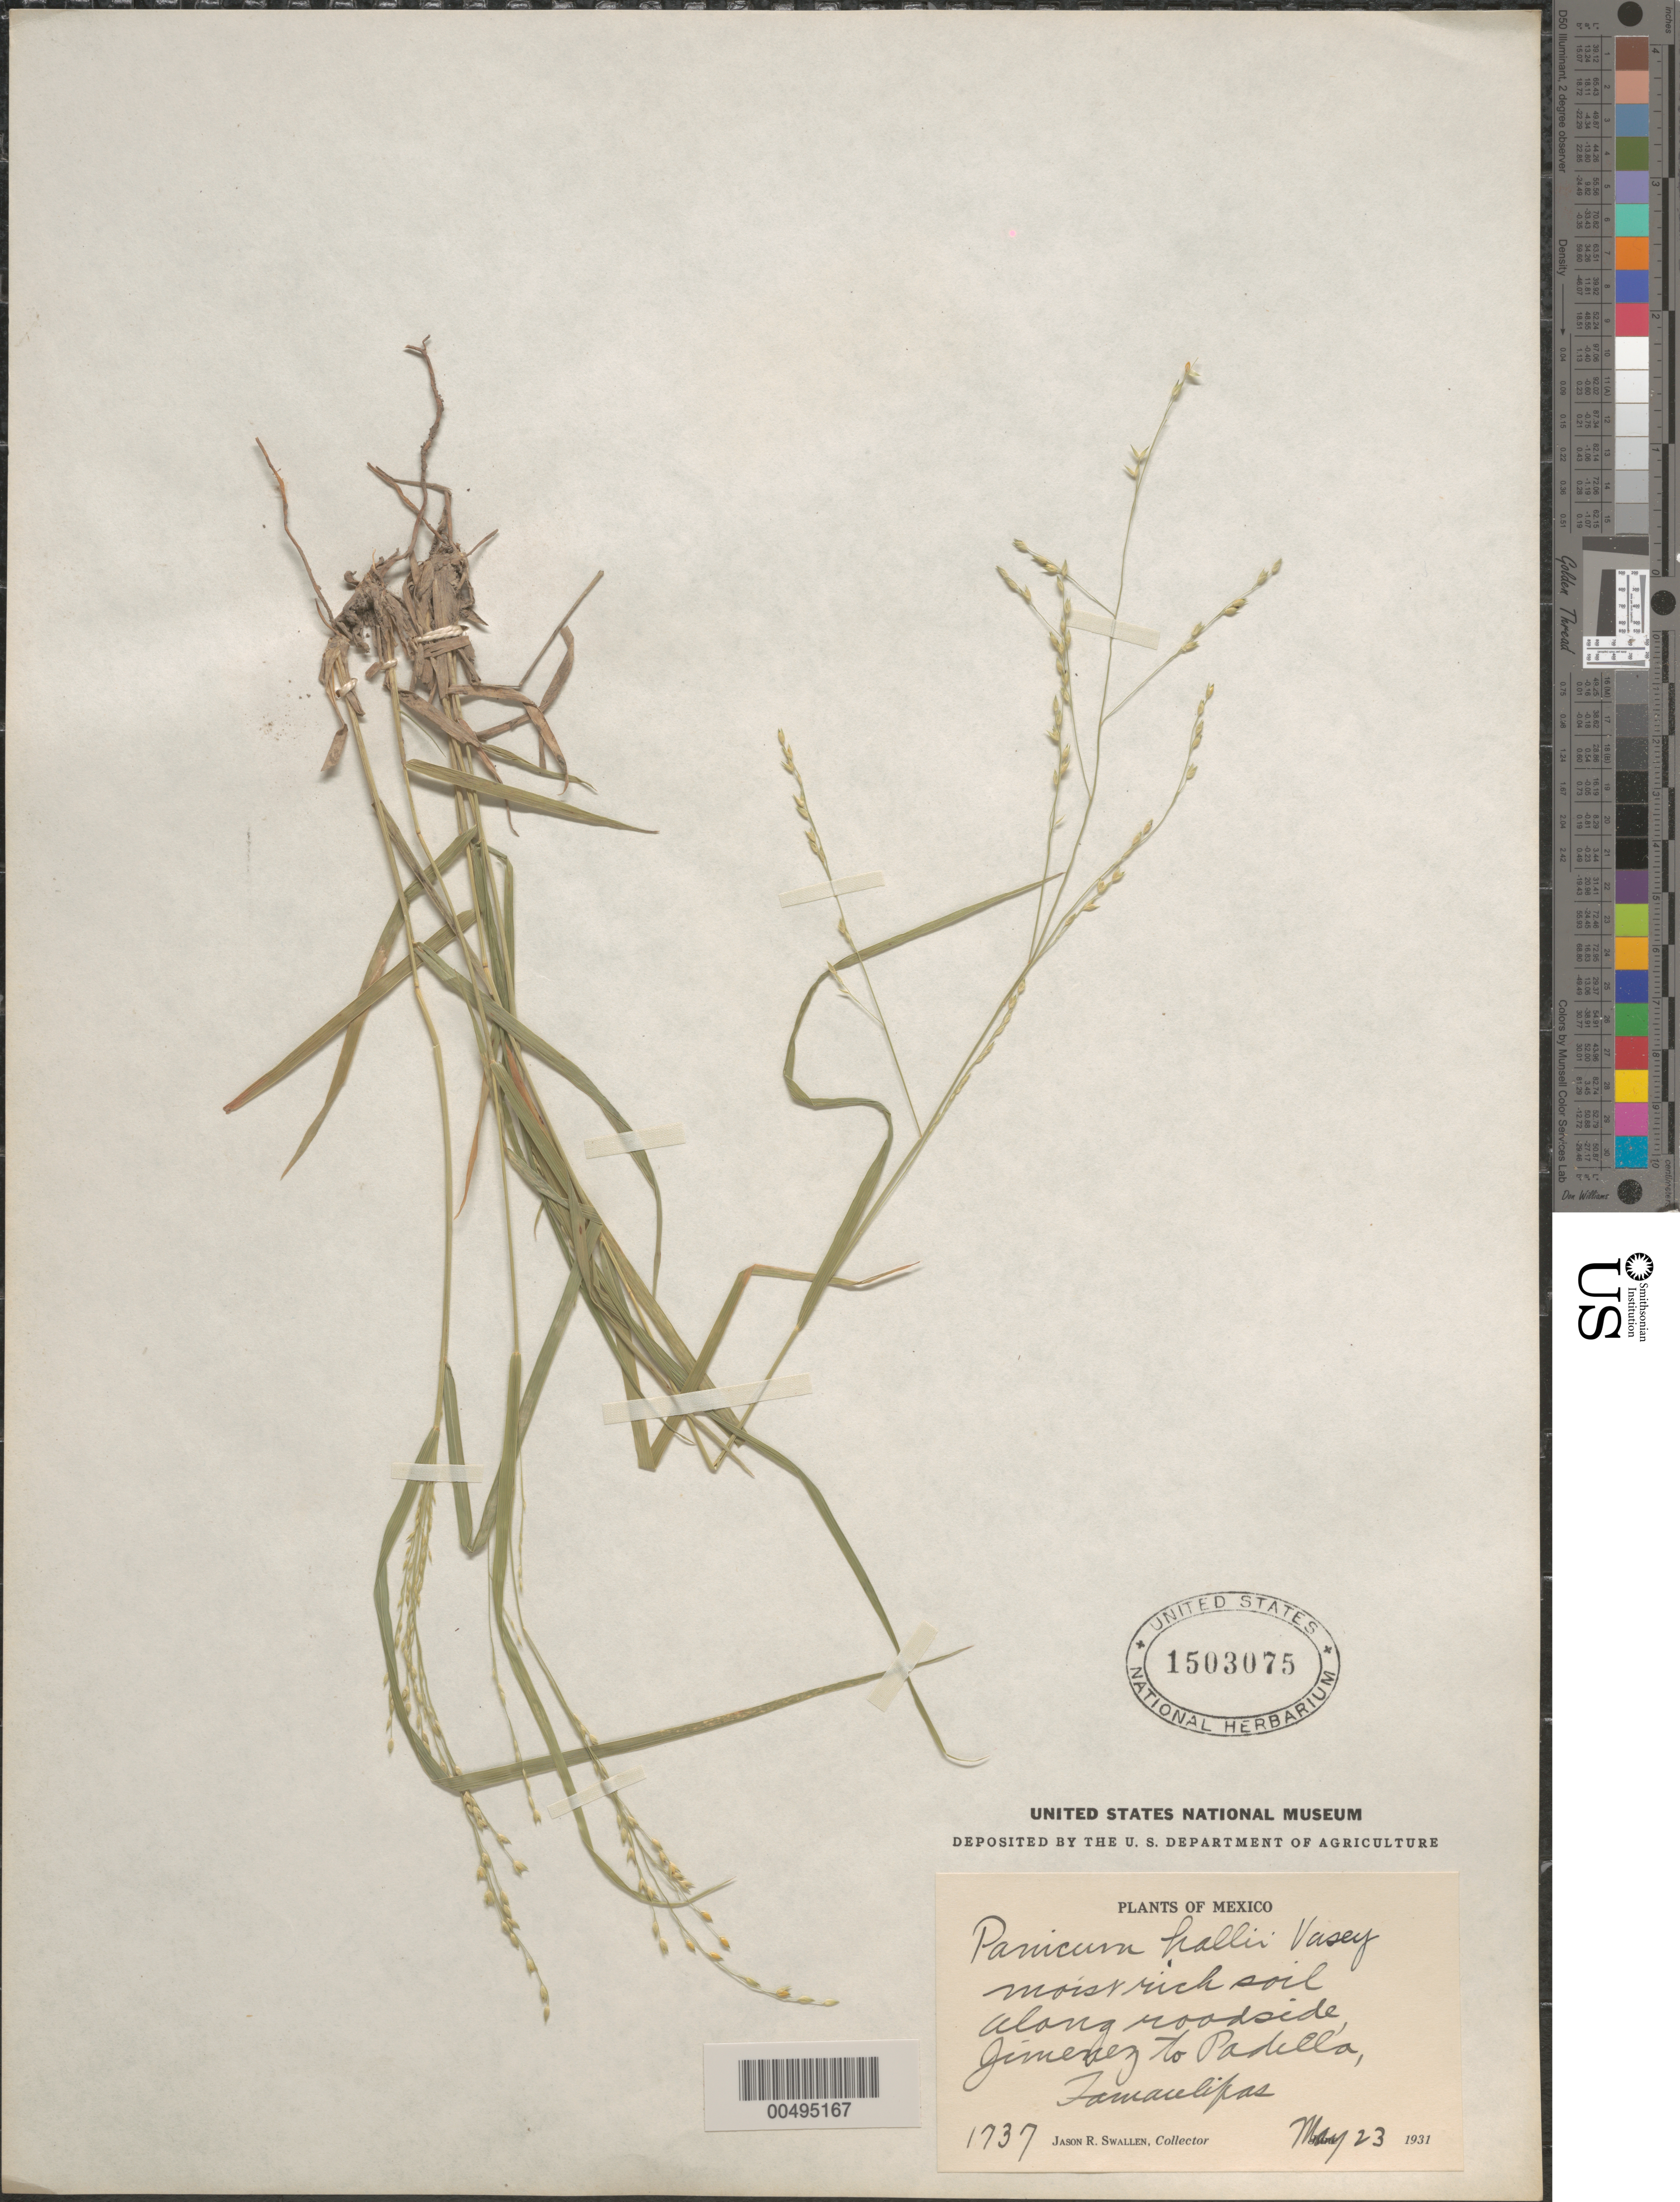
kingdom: Plantae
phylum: Tracheophyta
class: Liliopsida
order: Poales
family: Poaceae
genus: Panicum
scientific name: Panicum hallii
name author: Vasey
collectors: J. R. Swallen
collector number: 1737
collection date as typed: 23 May 1931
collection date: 1931-05-23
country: Mexico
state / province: Tamaulipas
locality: Along roadside, Jimenez to Padilla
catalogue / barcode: US 1503075